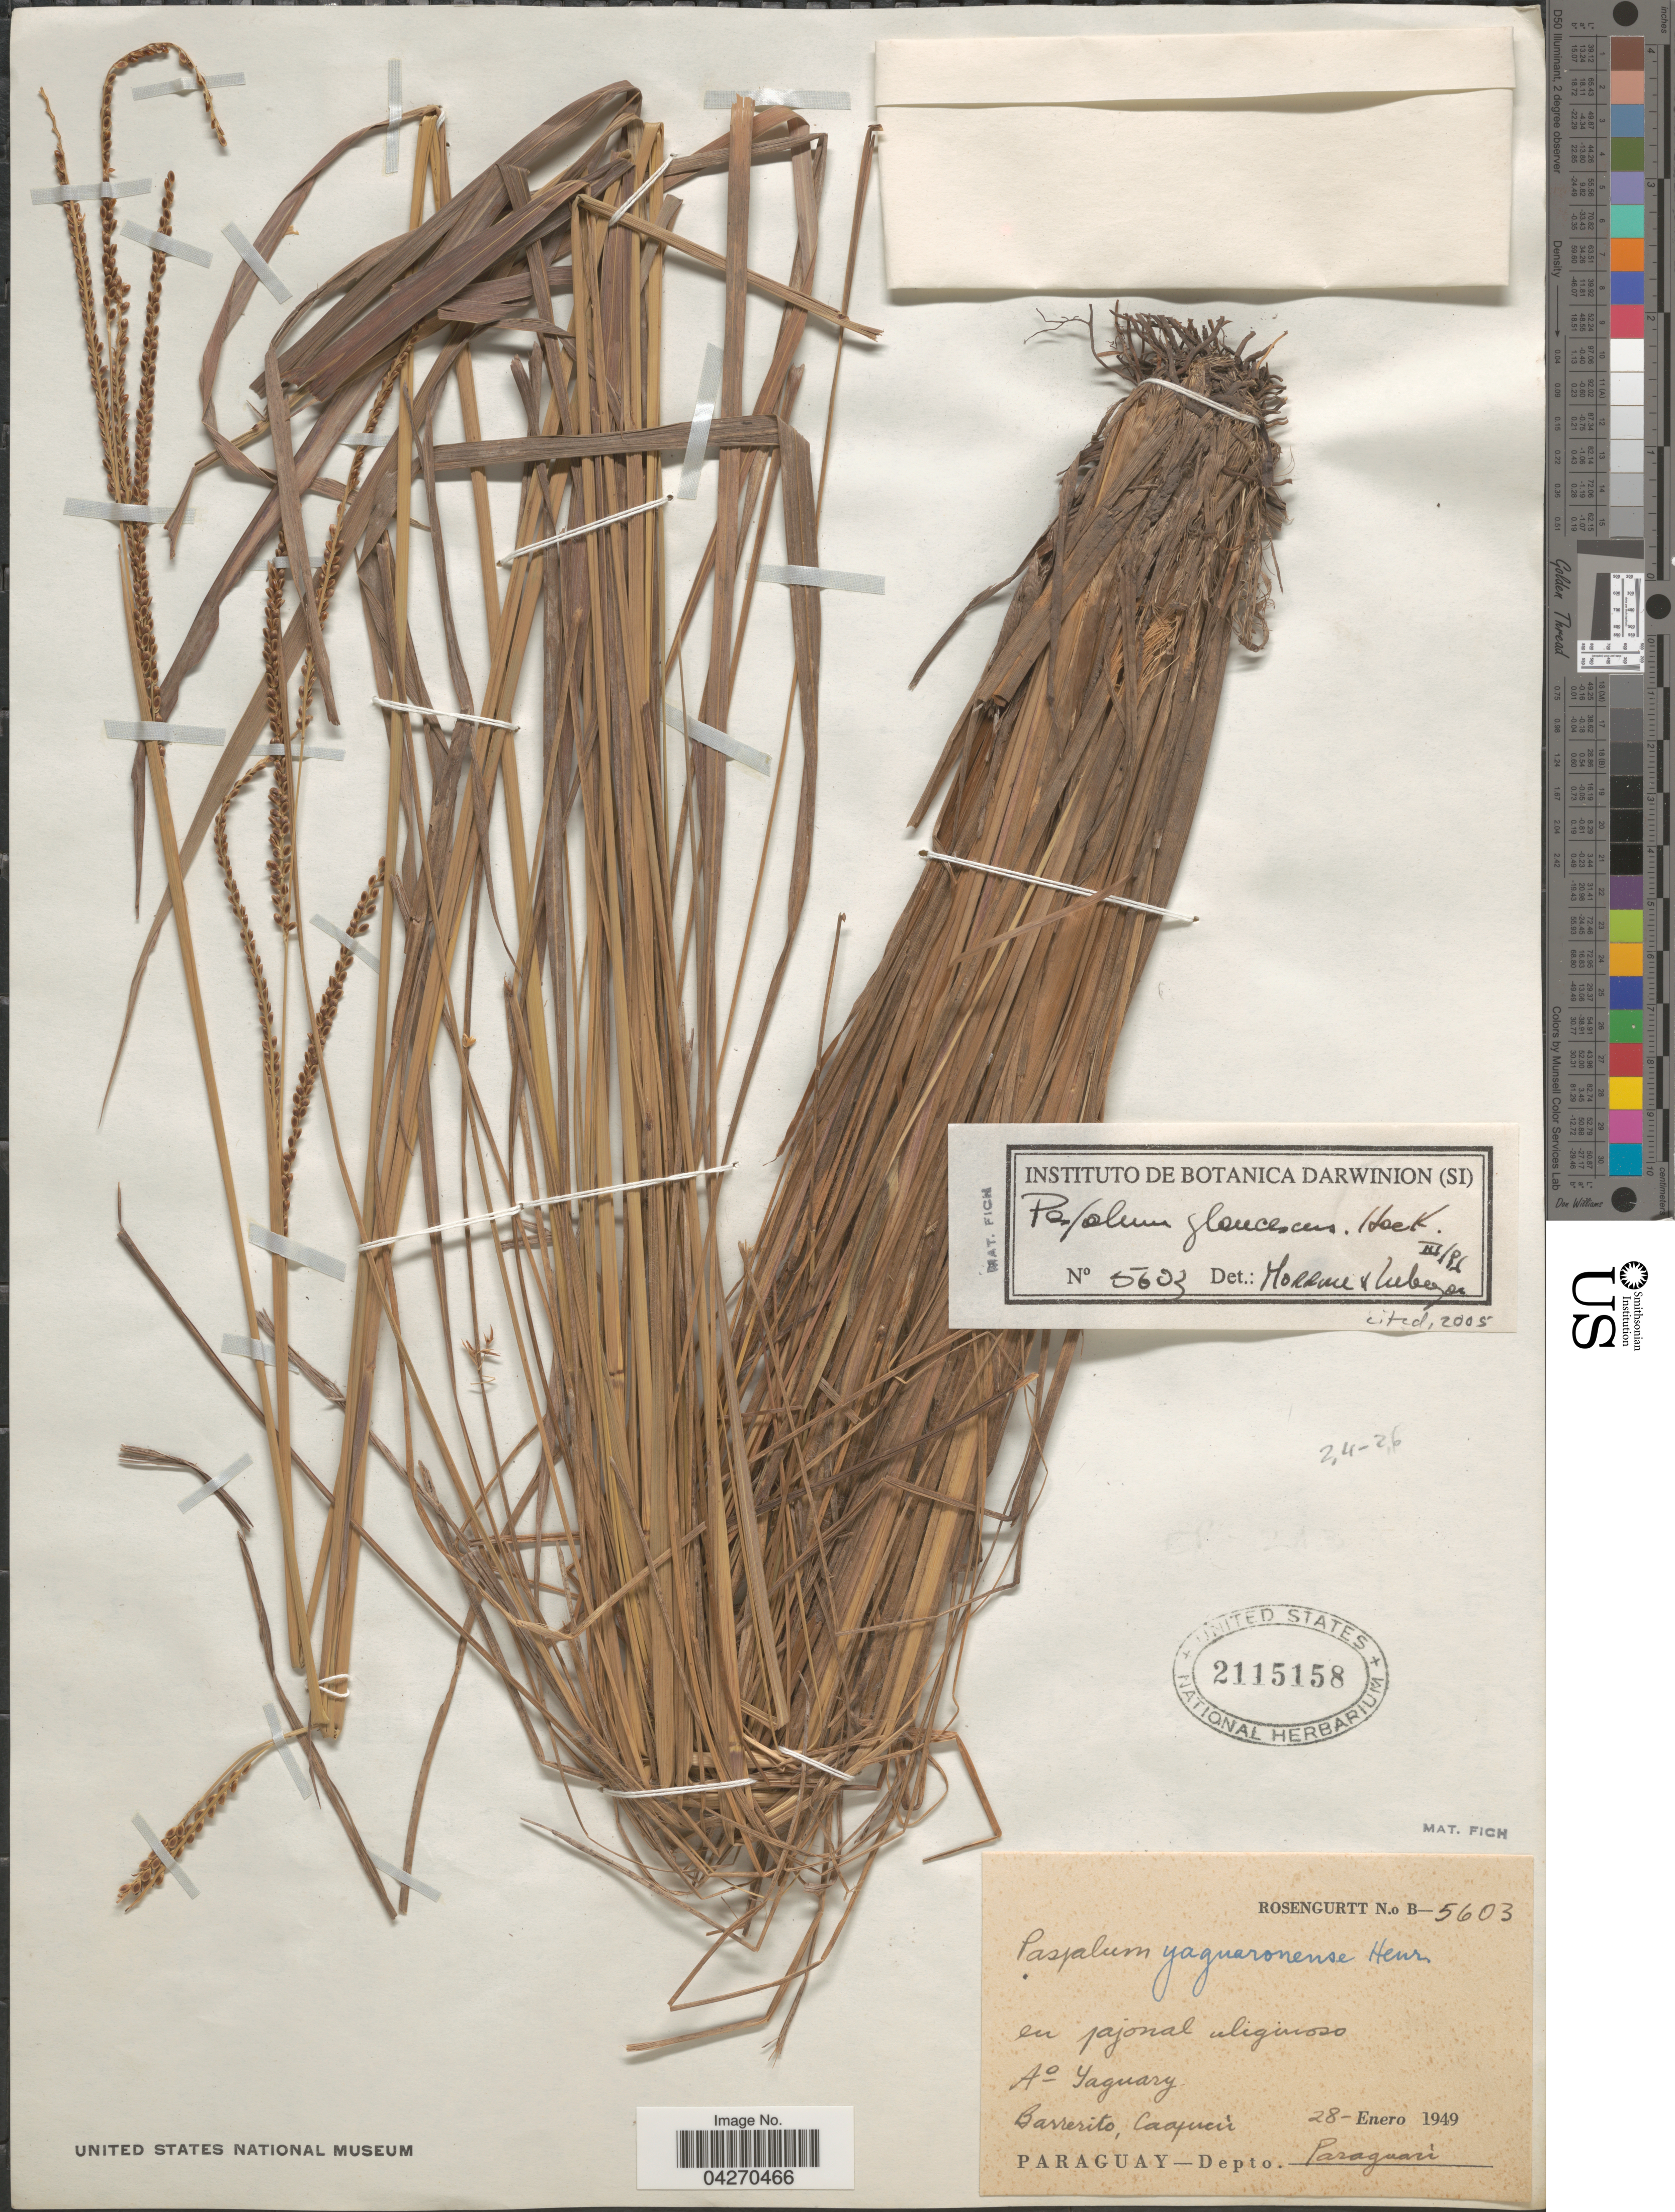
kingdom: Plantae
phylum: Tracheophyta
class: Liliopsida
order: Poales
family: Poaceae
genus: Paspalum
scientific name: Paspalum glaucescens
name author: Hack.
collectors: Rosengurtt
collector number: B-5603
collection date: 1949-01-28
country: Paraguay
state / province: Paraguari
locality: Ao Yaguary. Barrerito. Caapucú. Depto. Paraguarí.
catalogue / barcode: US 2115158